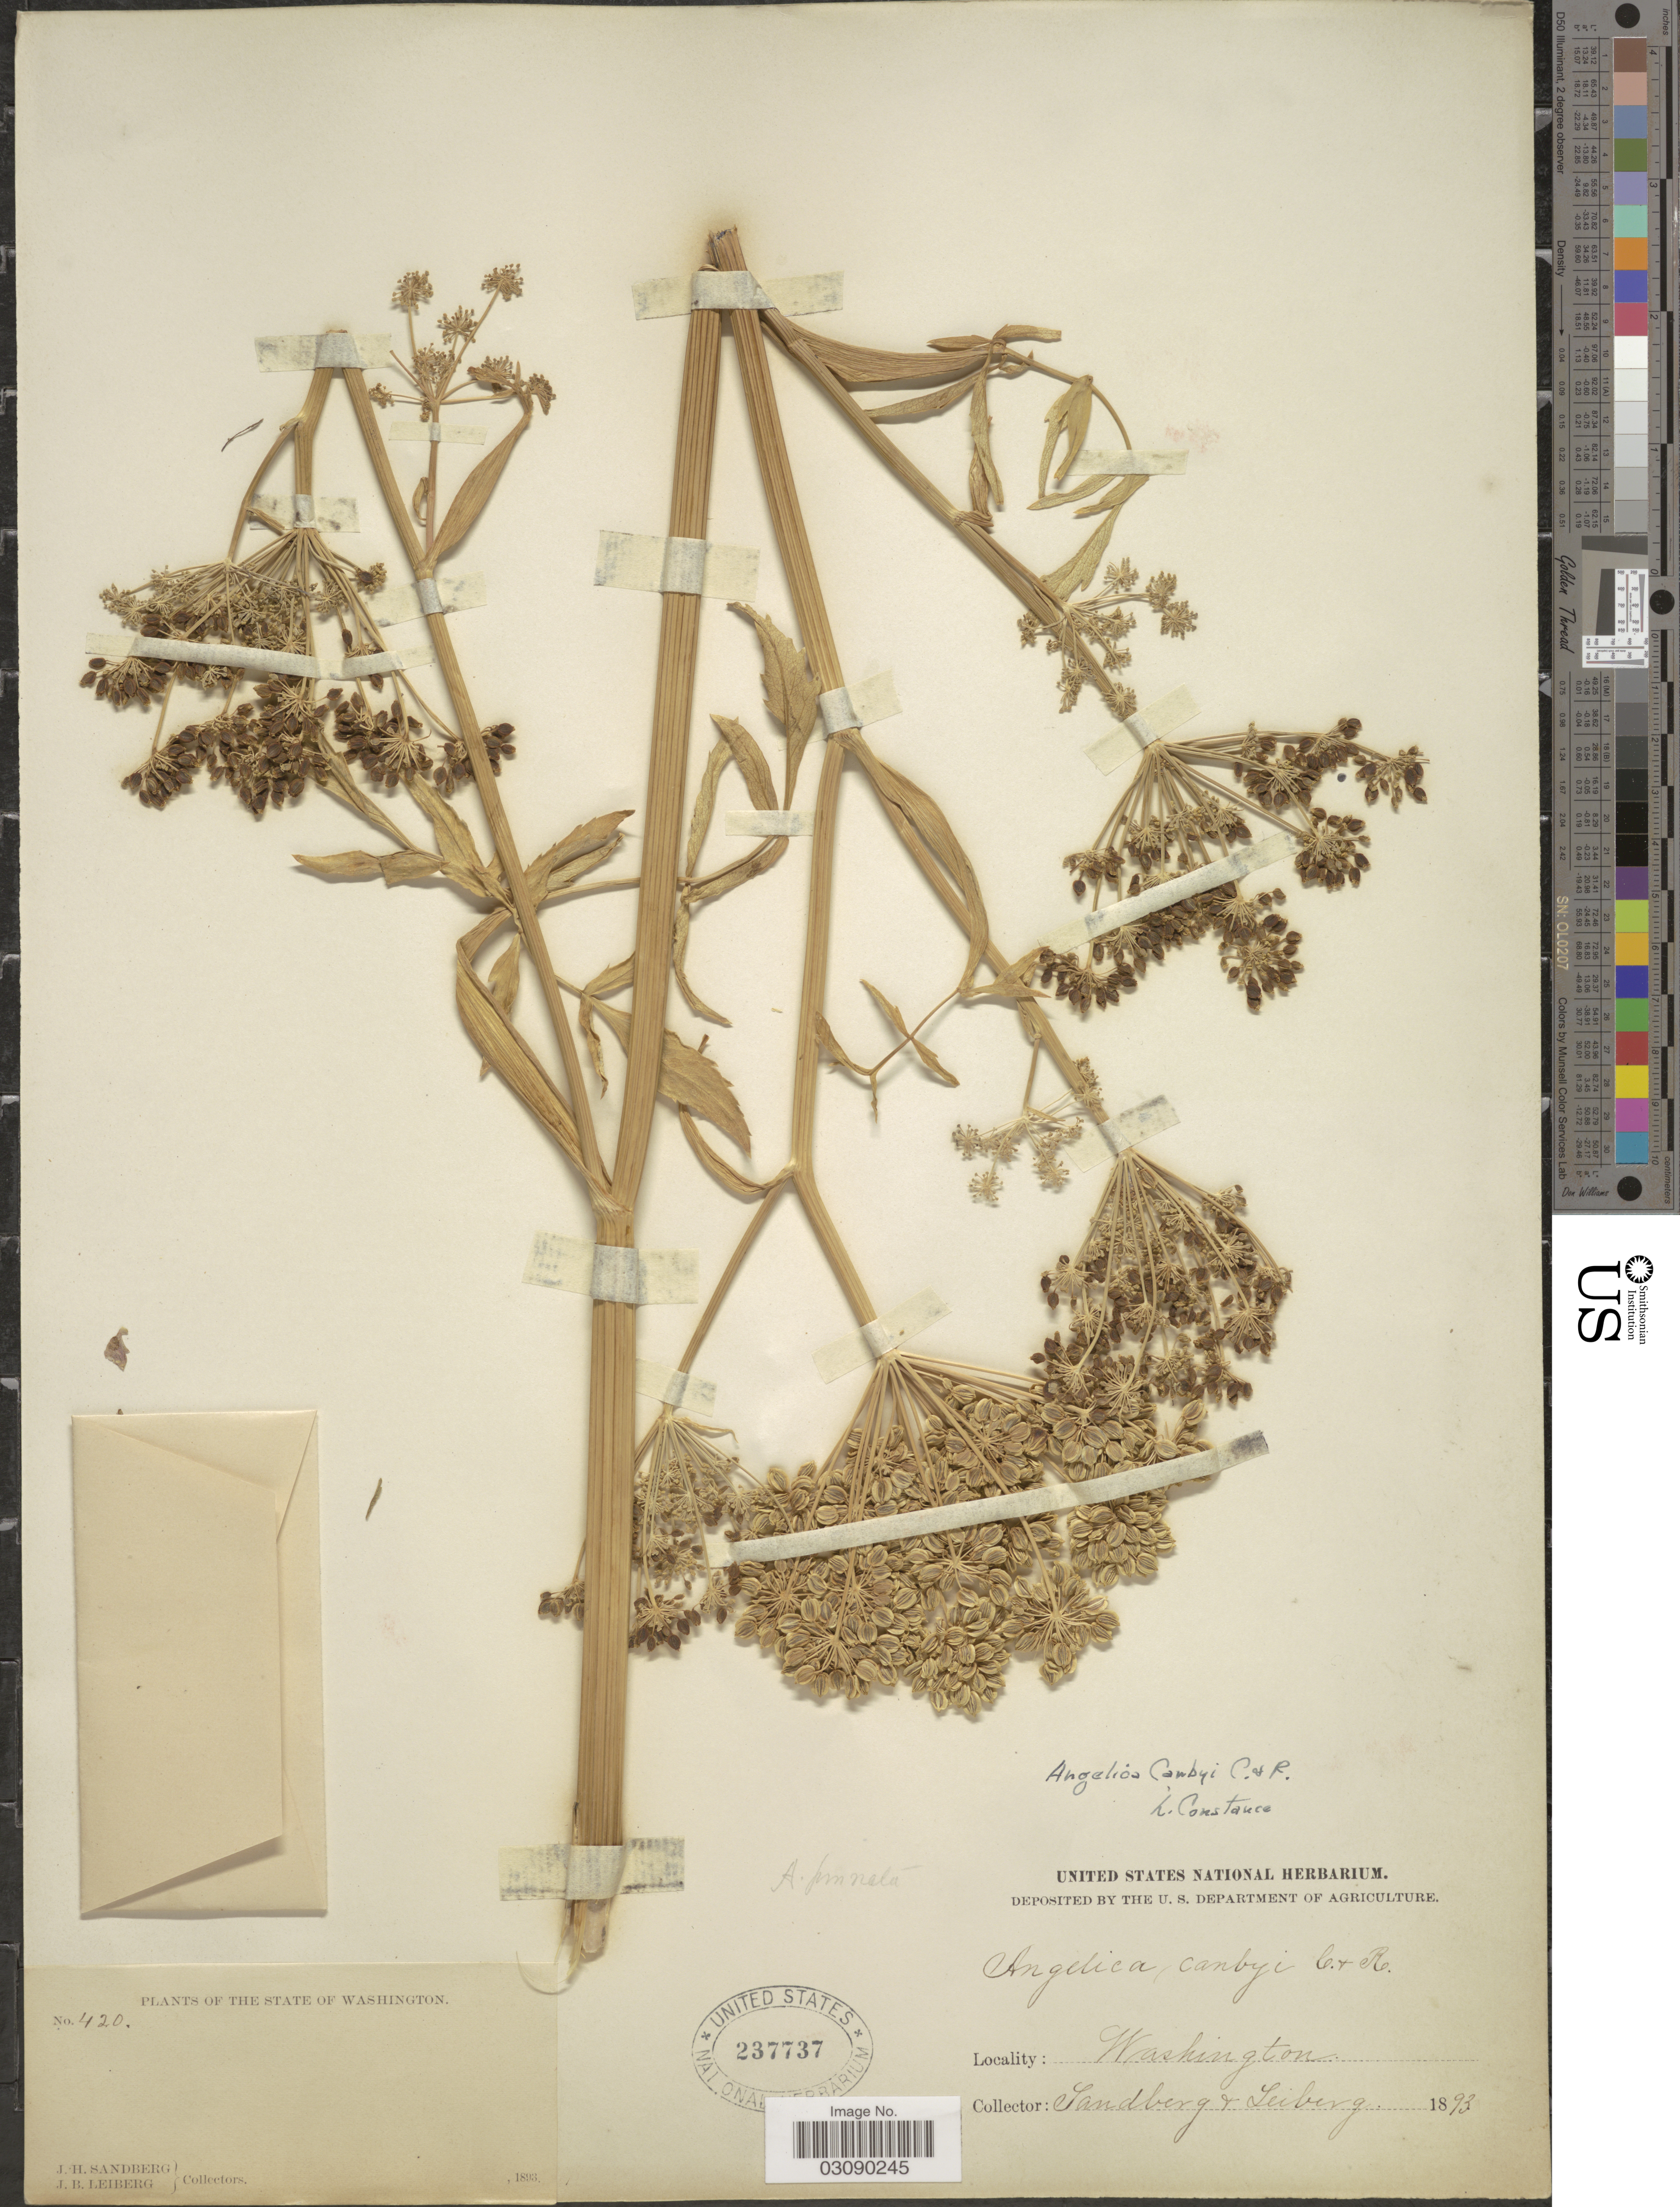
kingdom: Plantae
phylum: Tracheophyta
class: Magnoliopsida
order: Apiales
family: Apiaceae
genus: Angelica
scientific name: Angelica canbyi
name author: J.M. Coult. & Rose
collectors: J. H. Sandberg & J. B. Leiberg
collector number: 420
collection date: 1893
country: United States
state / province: Washington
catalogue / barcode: US 237737